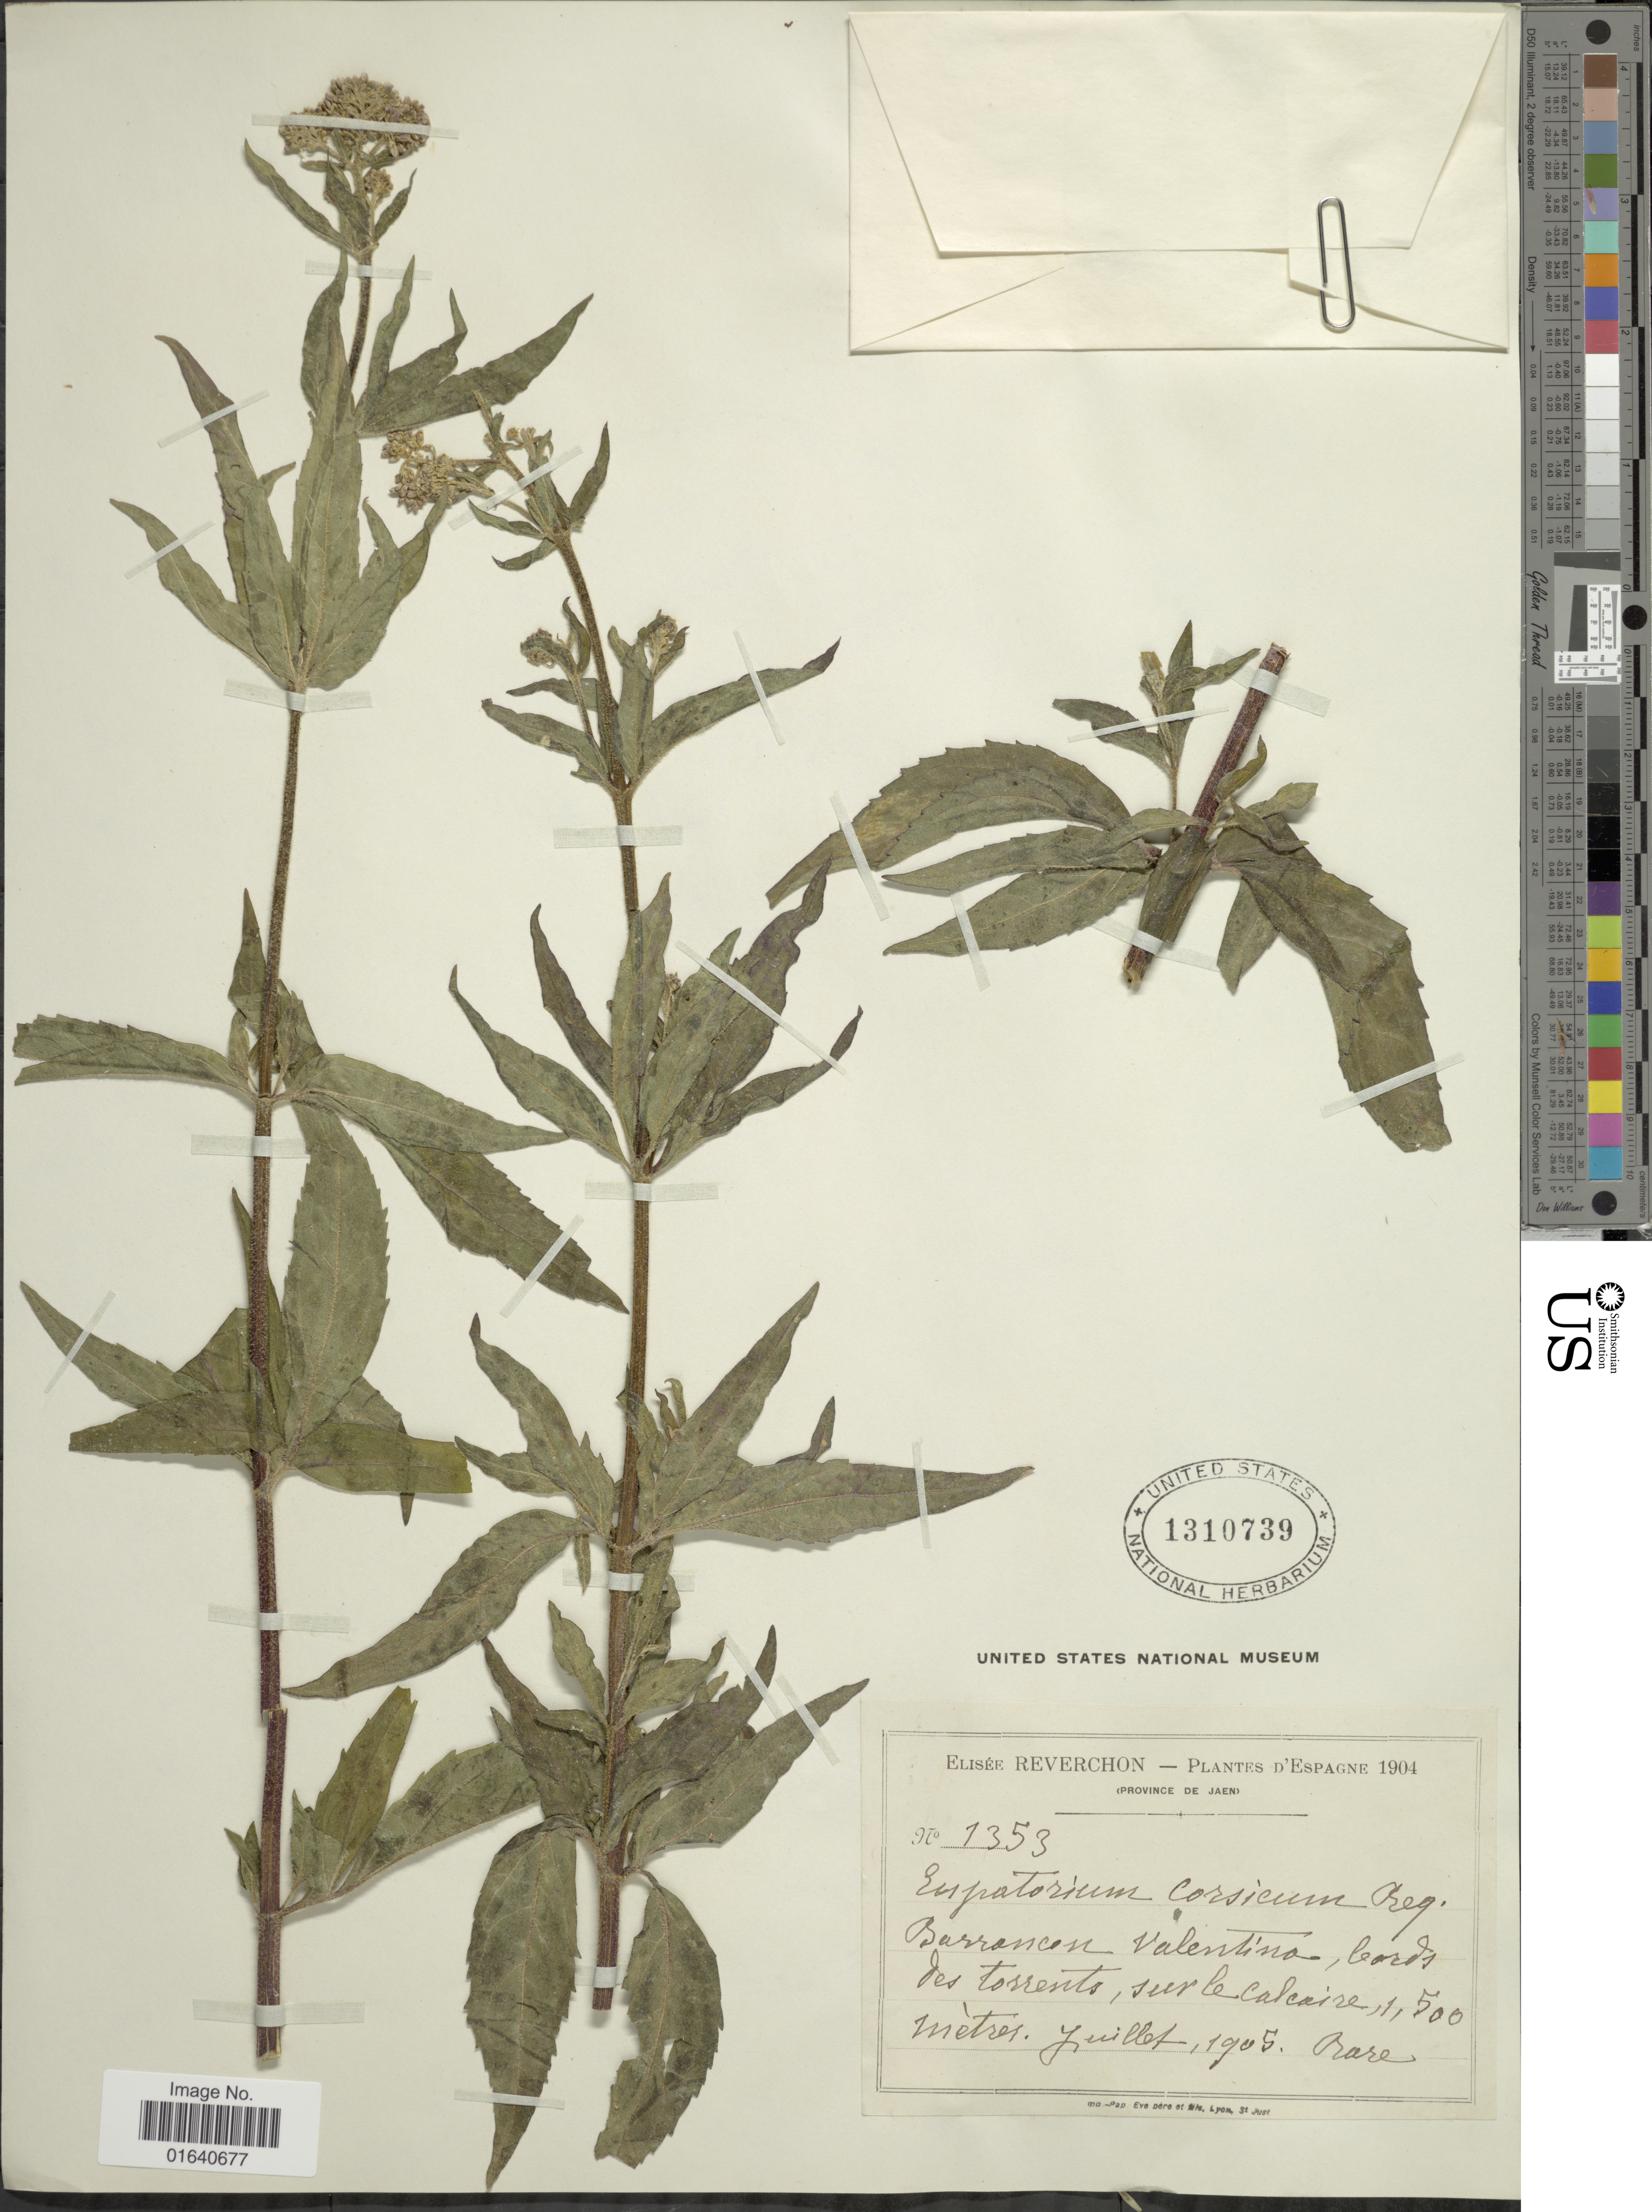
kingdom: Plantae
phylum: Tracheophyta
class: Magnoliopsida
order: Asterales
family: Asteraceae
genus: Eupatorium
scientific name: Eupatorium corsicum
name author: Req. ex Loisel.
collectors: E. Reverchon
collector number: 1353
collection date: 1905-07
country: Spain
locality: Barrancon Valentino, birds des torrents, sur le calcaire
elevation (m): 1500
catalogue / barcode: US 1310739